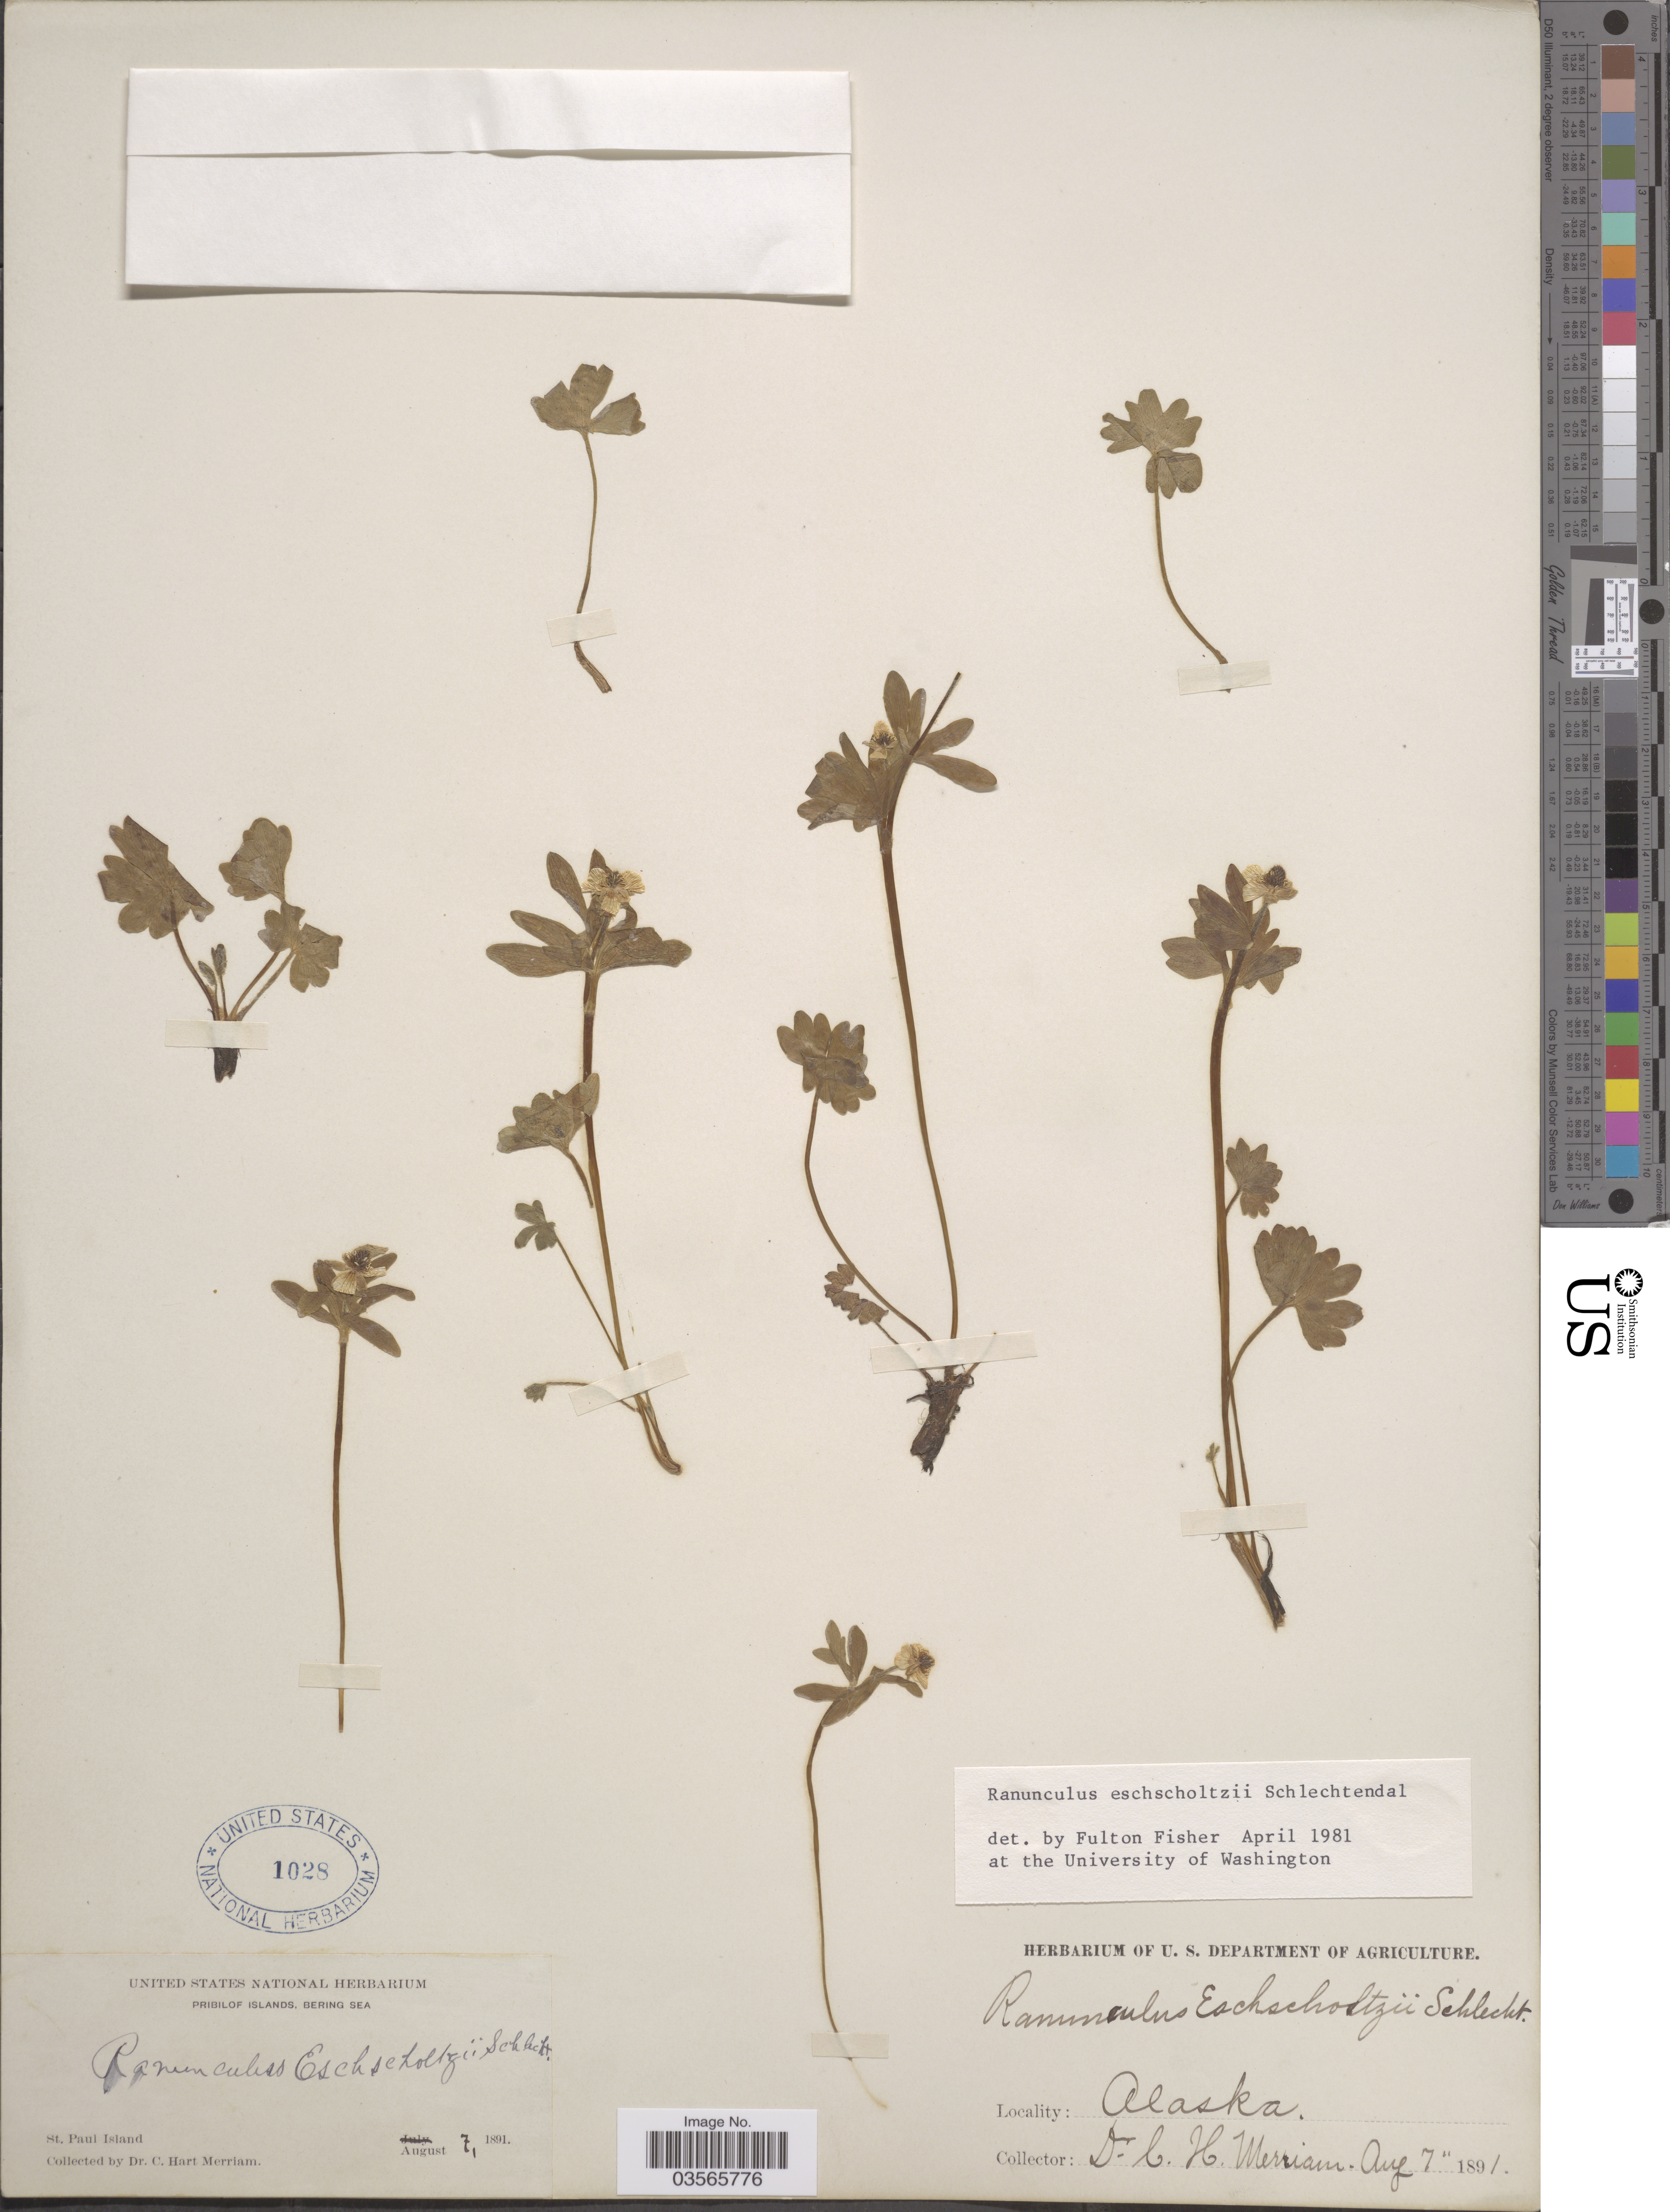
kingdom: Plantae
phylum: Tracheophyta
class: Magnoliopsida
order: Ranunculales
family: Ranunculaceae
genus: Ranunculus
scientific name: Ranunculus eschscholtzii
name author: Schltdl.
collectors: C. Merriam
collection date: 1891-08-07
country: United States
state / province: Alaska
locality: Pribilof Islands, Bering Sea. St. Paul Island.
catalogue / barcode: US 1028